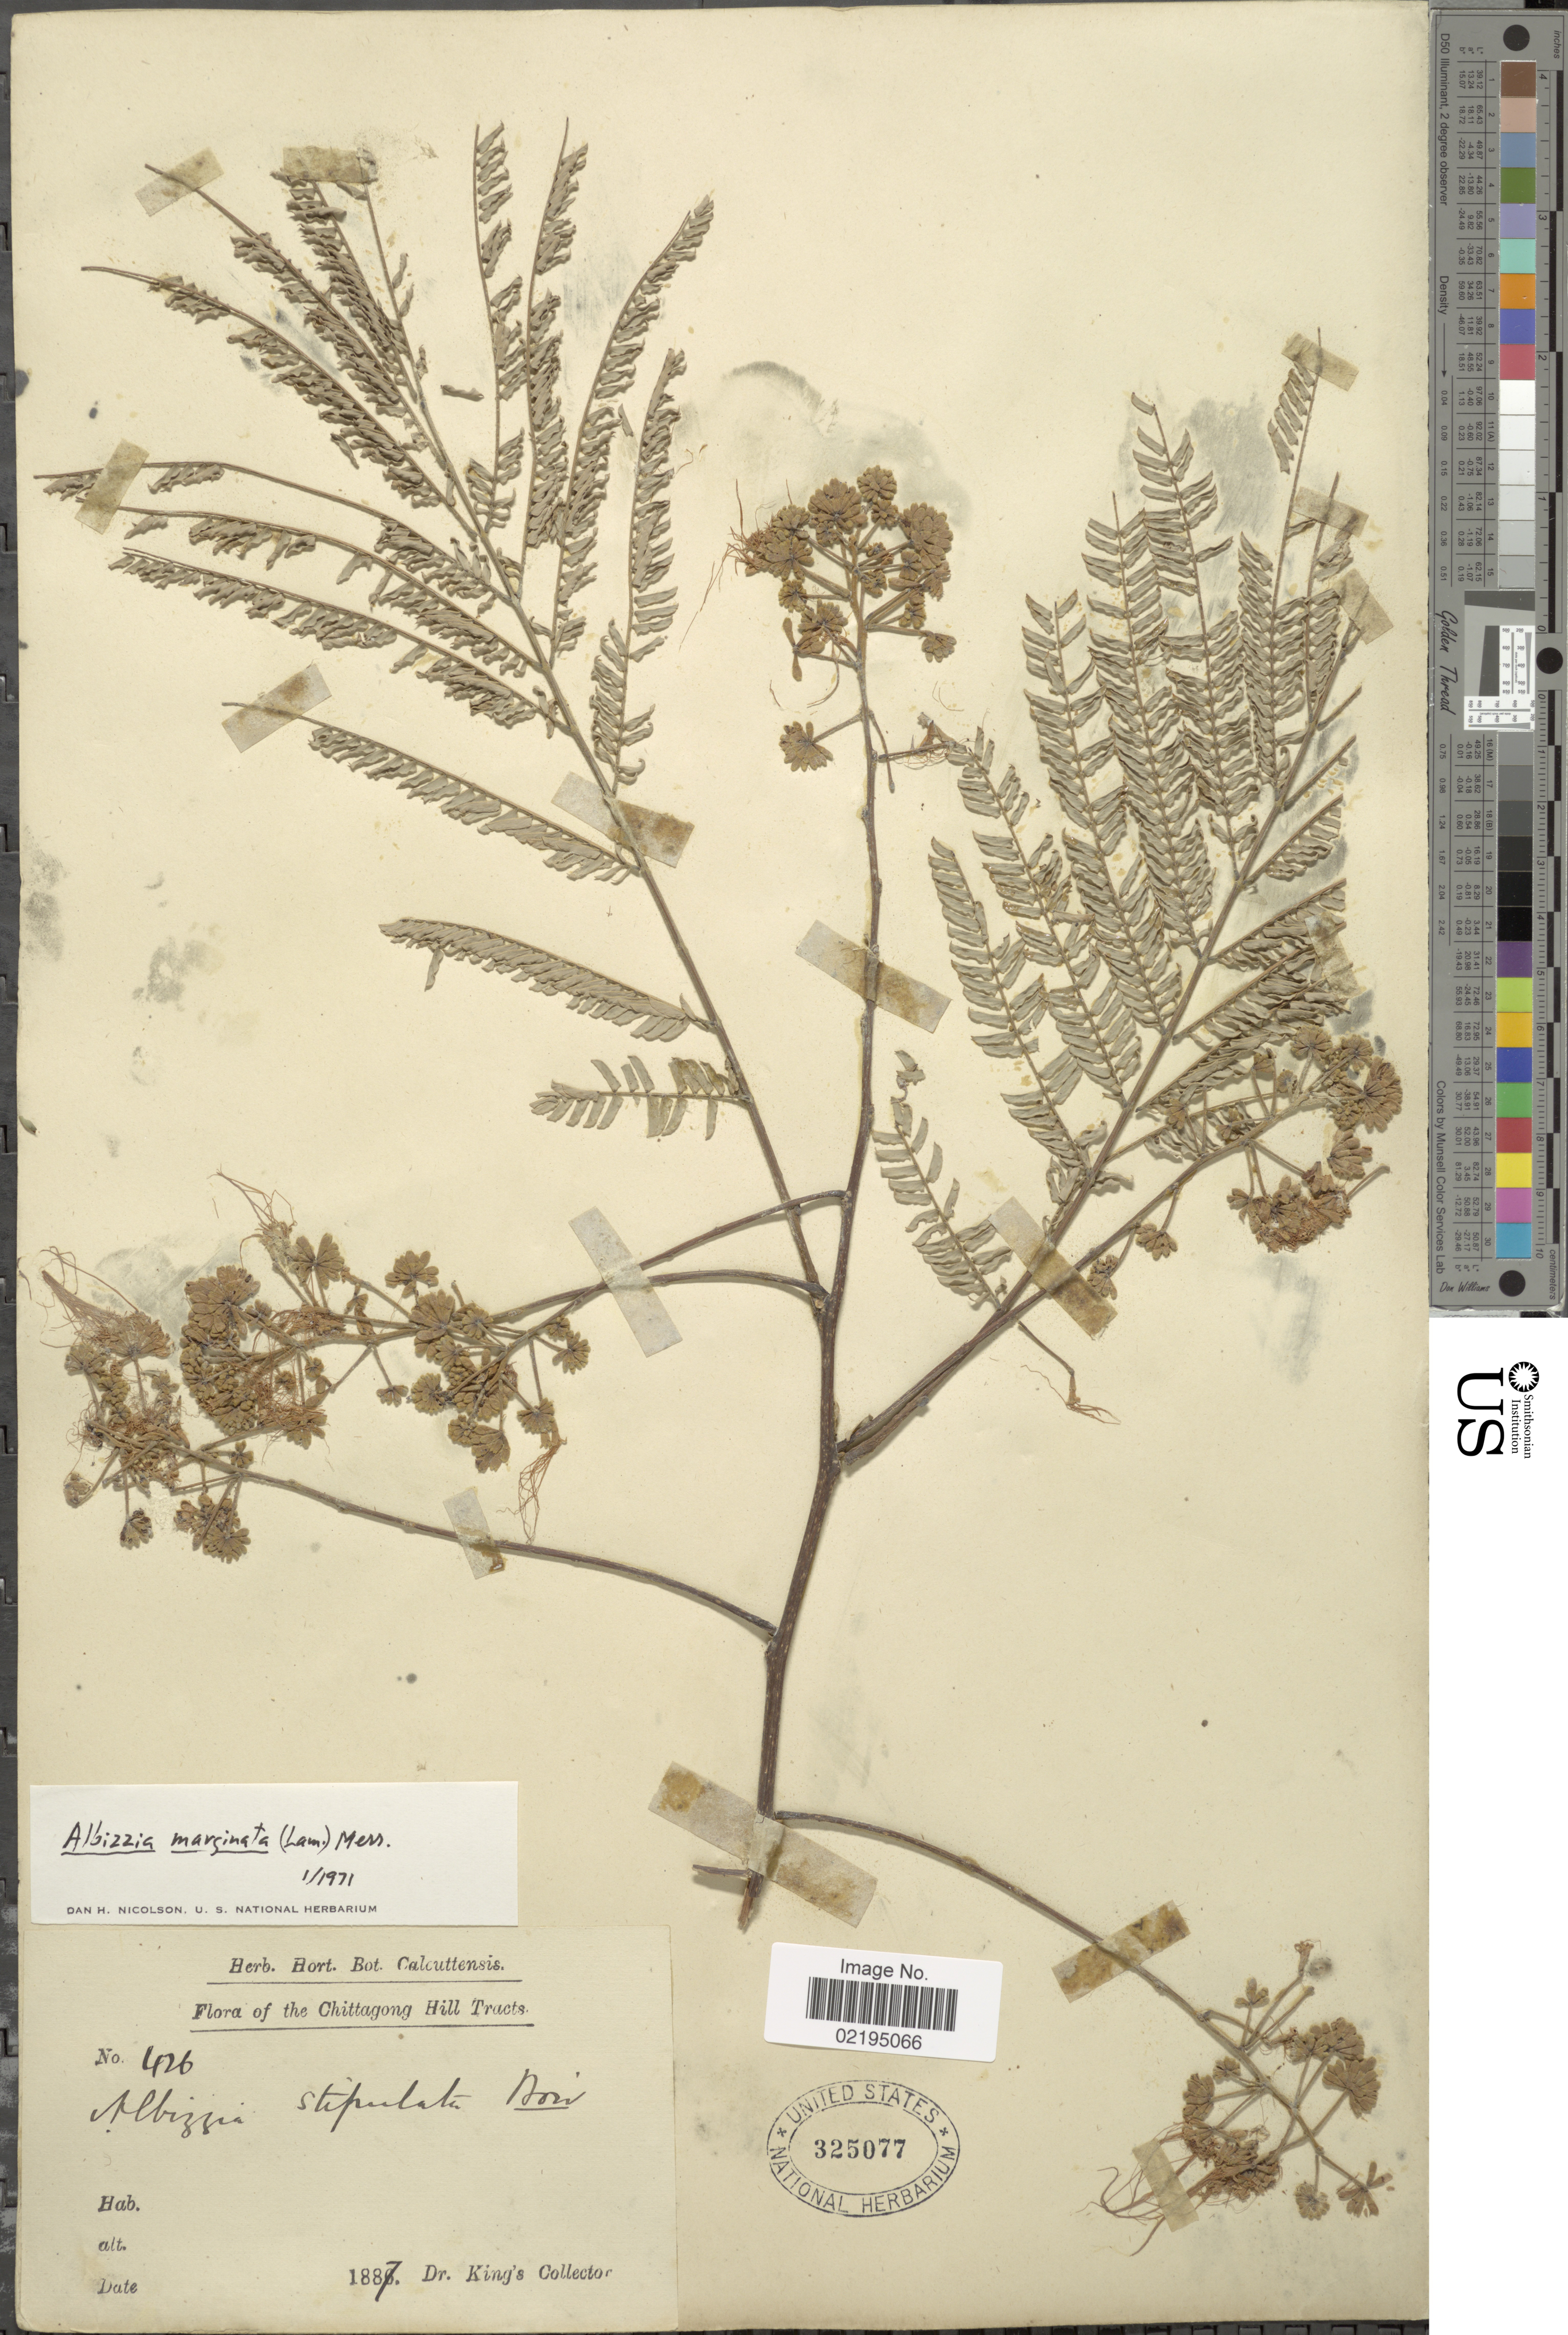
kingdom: Plantae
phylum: Tracheophyta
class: Magnoliopsida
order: Fabales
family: Fabaceae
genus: Albizia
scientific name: Albizia marginata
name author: Merr.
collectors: Dr. King's collector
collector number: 426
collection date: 1887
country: Bangladesh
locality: The Chittagong Hill Tracts.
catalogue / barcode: US 325077